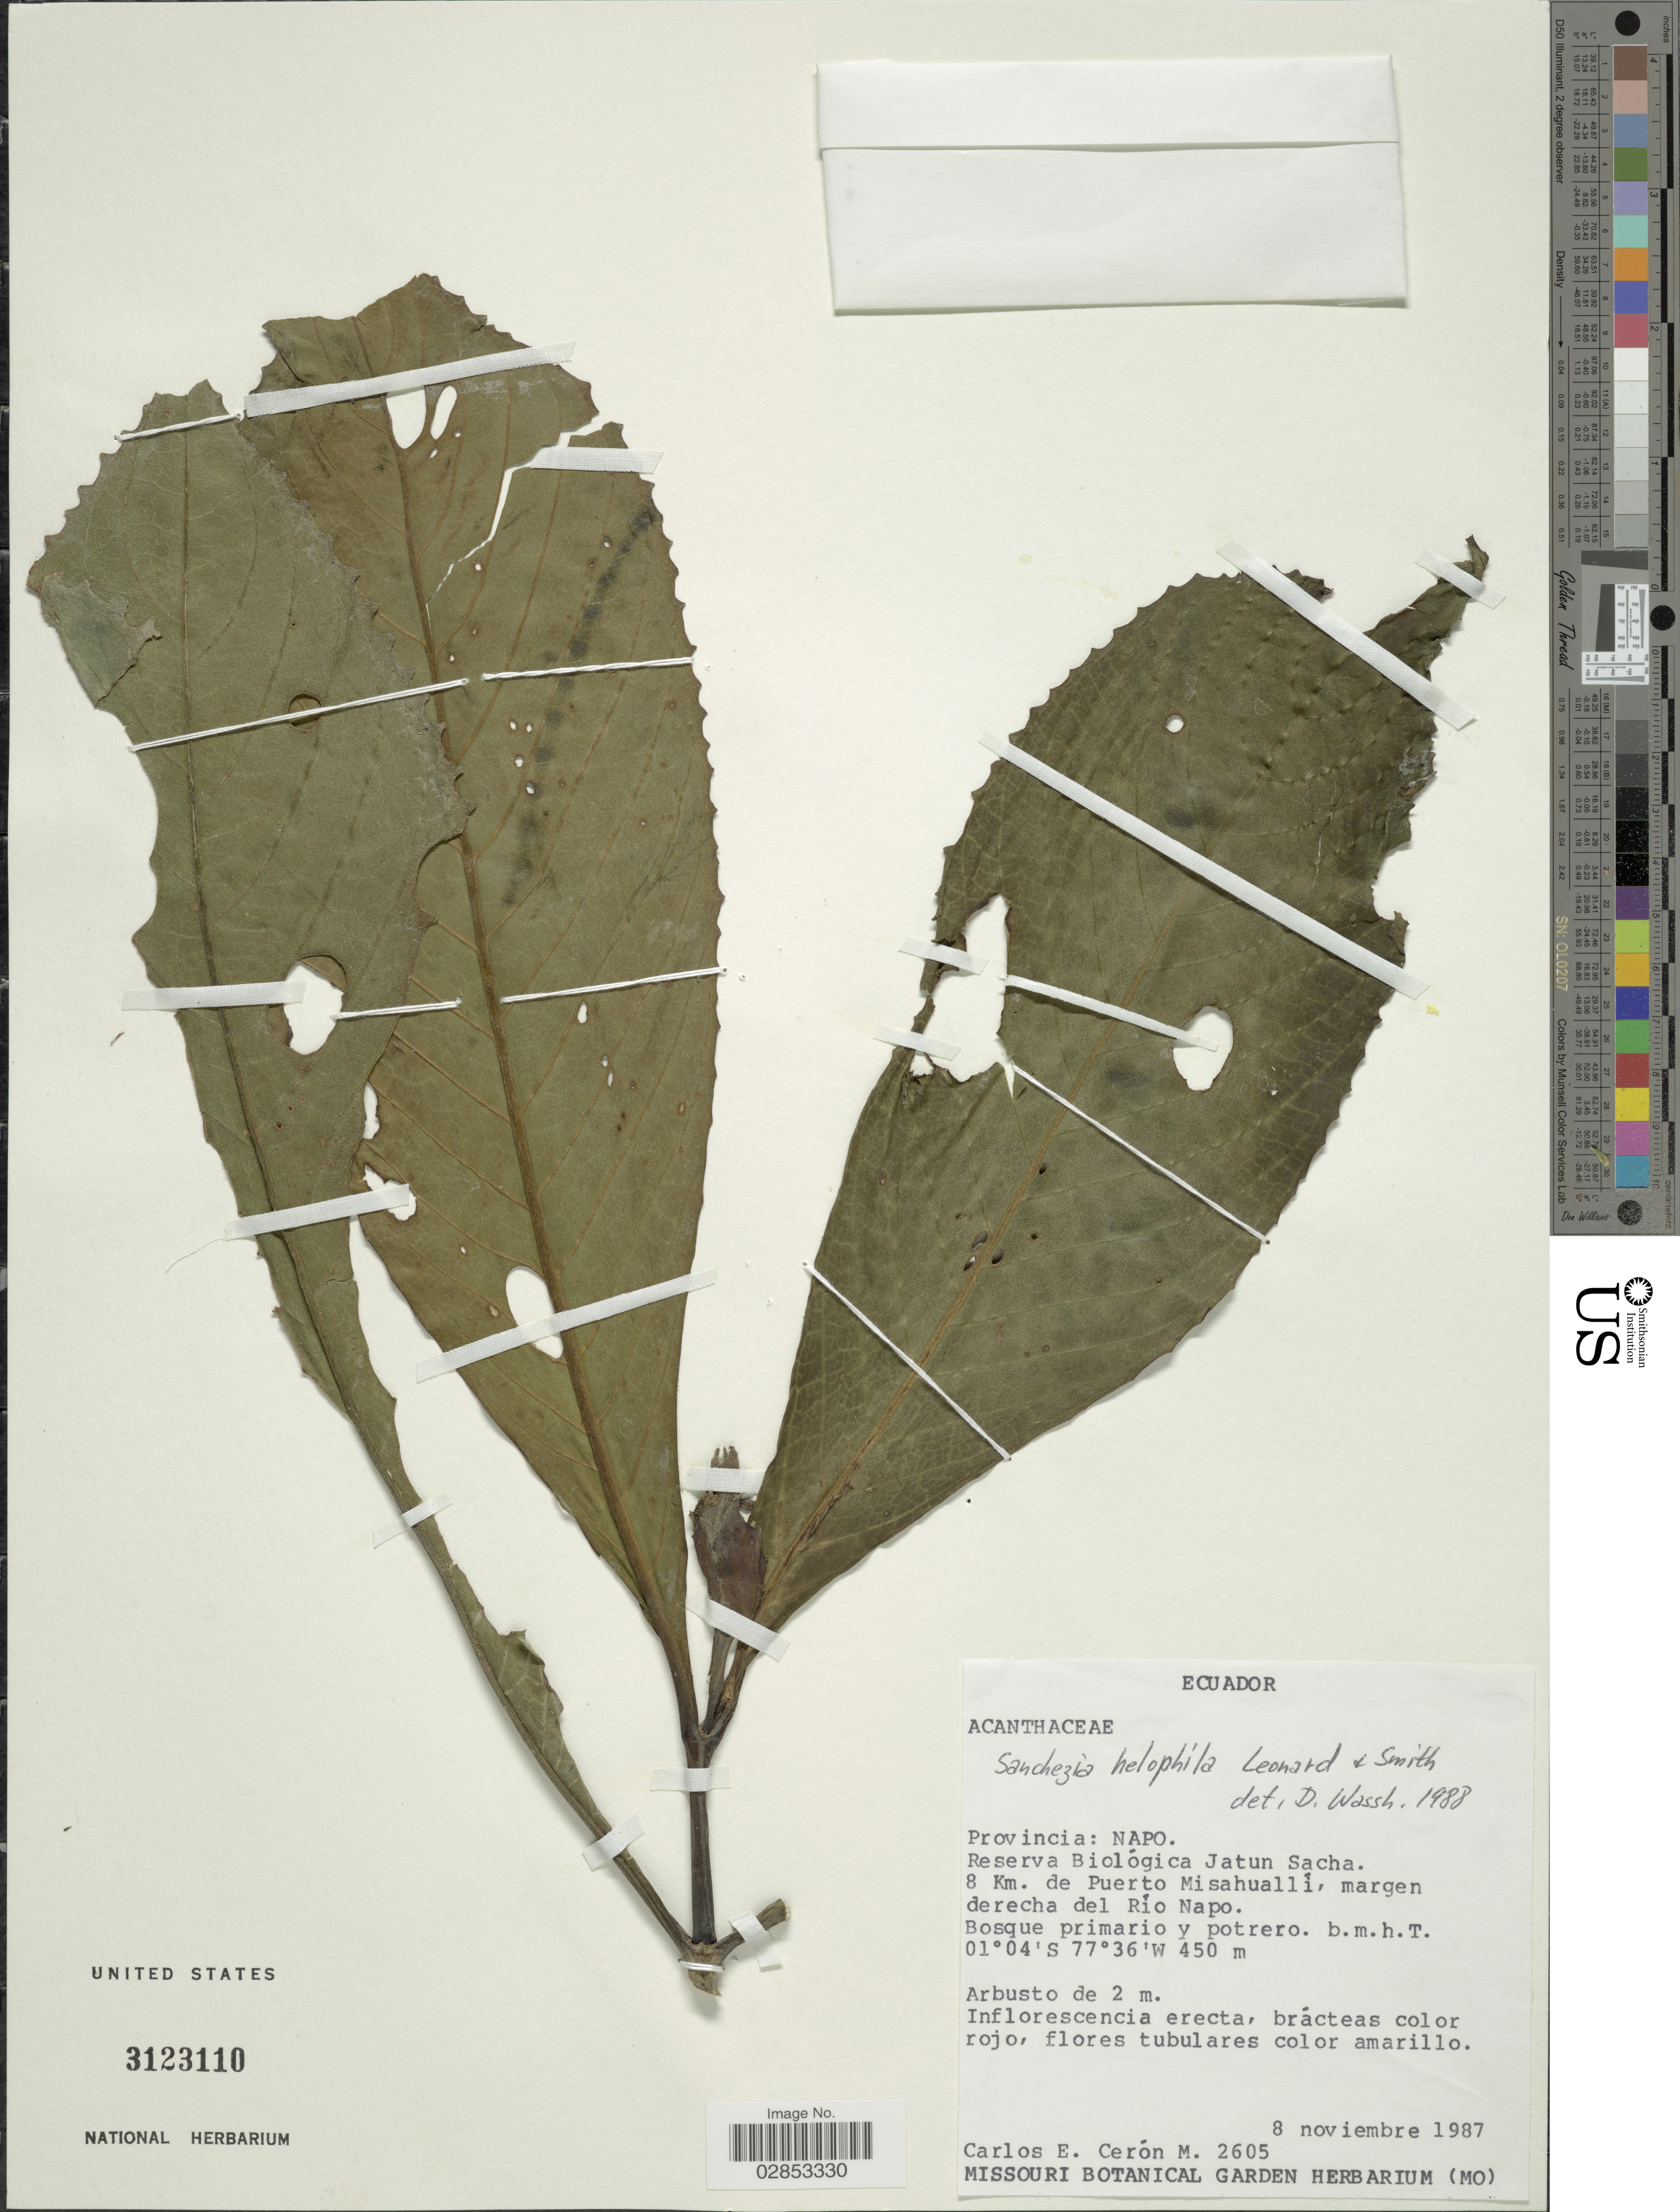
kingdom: Plantae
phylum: Tracheophyta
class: Magnoliopsida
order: Lamiales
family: Acanthaceae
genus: Sanchezia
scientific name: Sanchezia oblonga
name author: Ruiz & Pav.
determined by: Azevedo, Igor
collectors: C. E. Cerón M.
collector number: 2605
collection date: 1987-11-08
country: Ecuador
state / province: Napo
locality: Reserva Biológica Jatun Sacha. 8 Km. de Puerto Misahualli, margen derecha del Rio Napo.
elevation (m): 450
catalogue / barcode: US 3123110